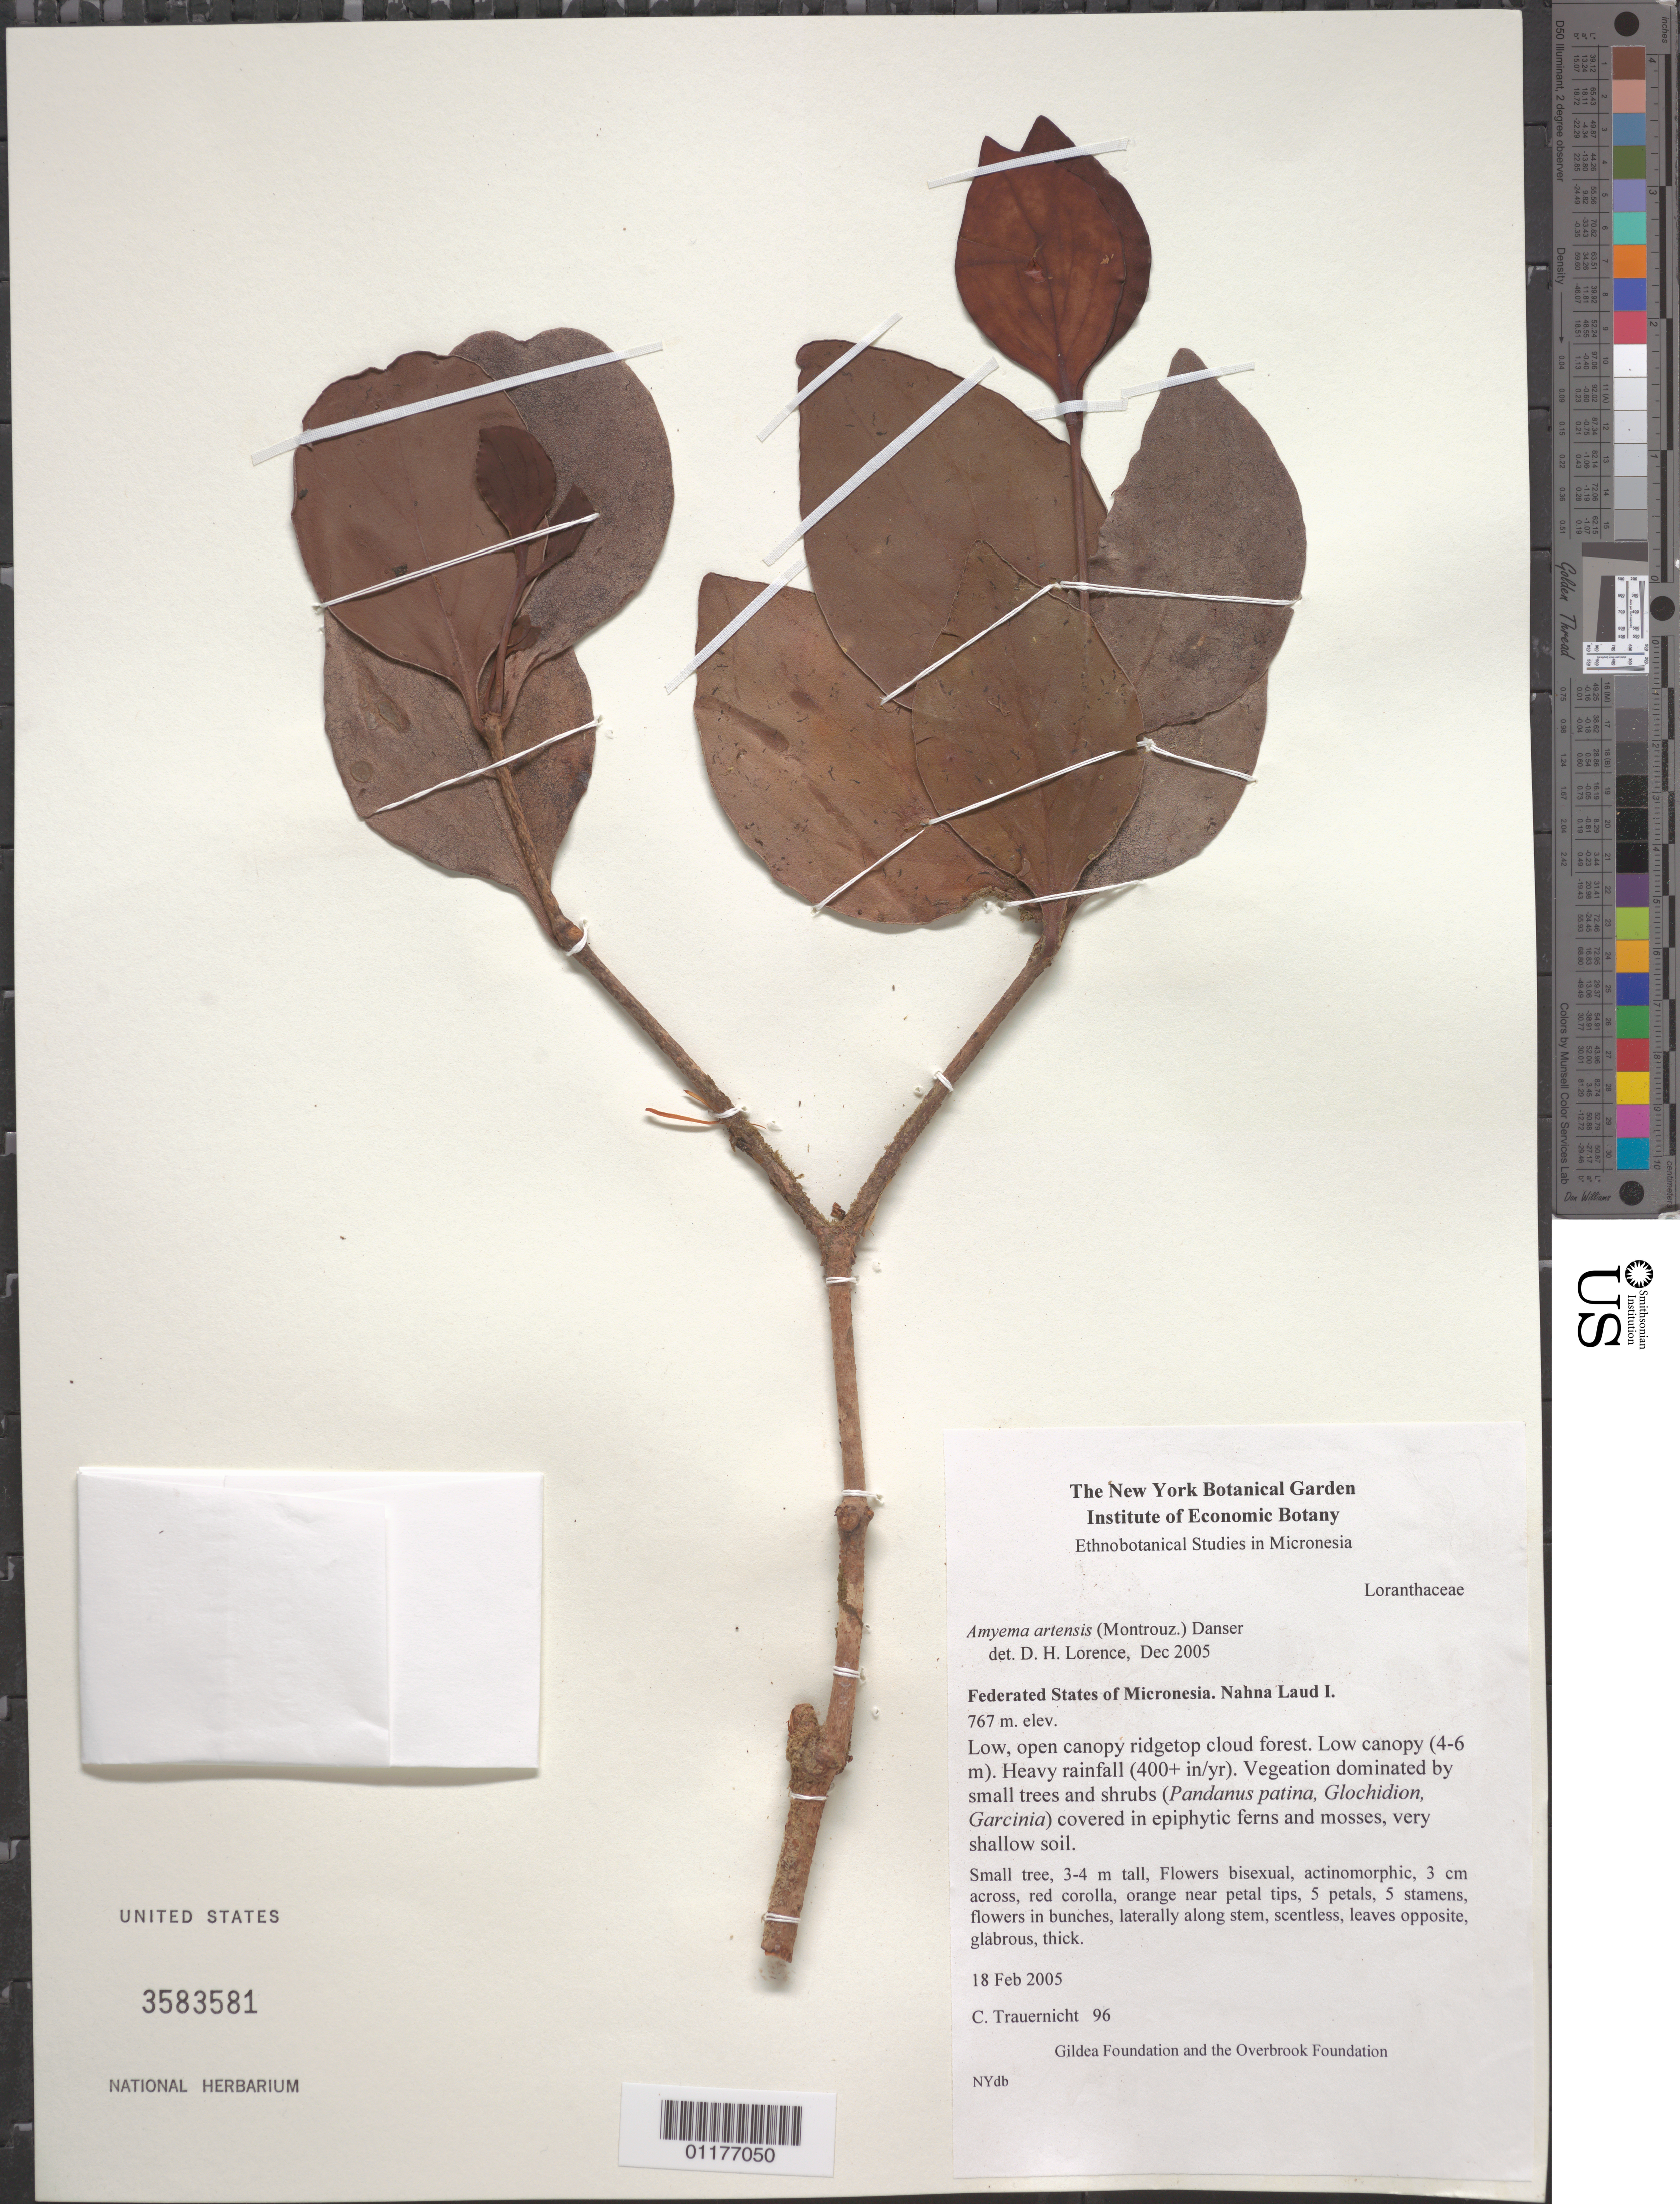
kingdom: Plantae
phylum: Tracheophyta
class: Magnoliopsida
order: Santalales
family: Loranthaceae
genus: Amyema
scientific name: Amyema artensis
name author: Danser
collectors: C. Trauernicht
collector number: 96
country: Micronesia, Federated States of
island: Nahna Laud I.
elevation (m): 767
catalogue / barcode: US 3583581